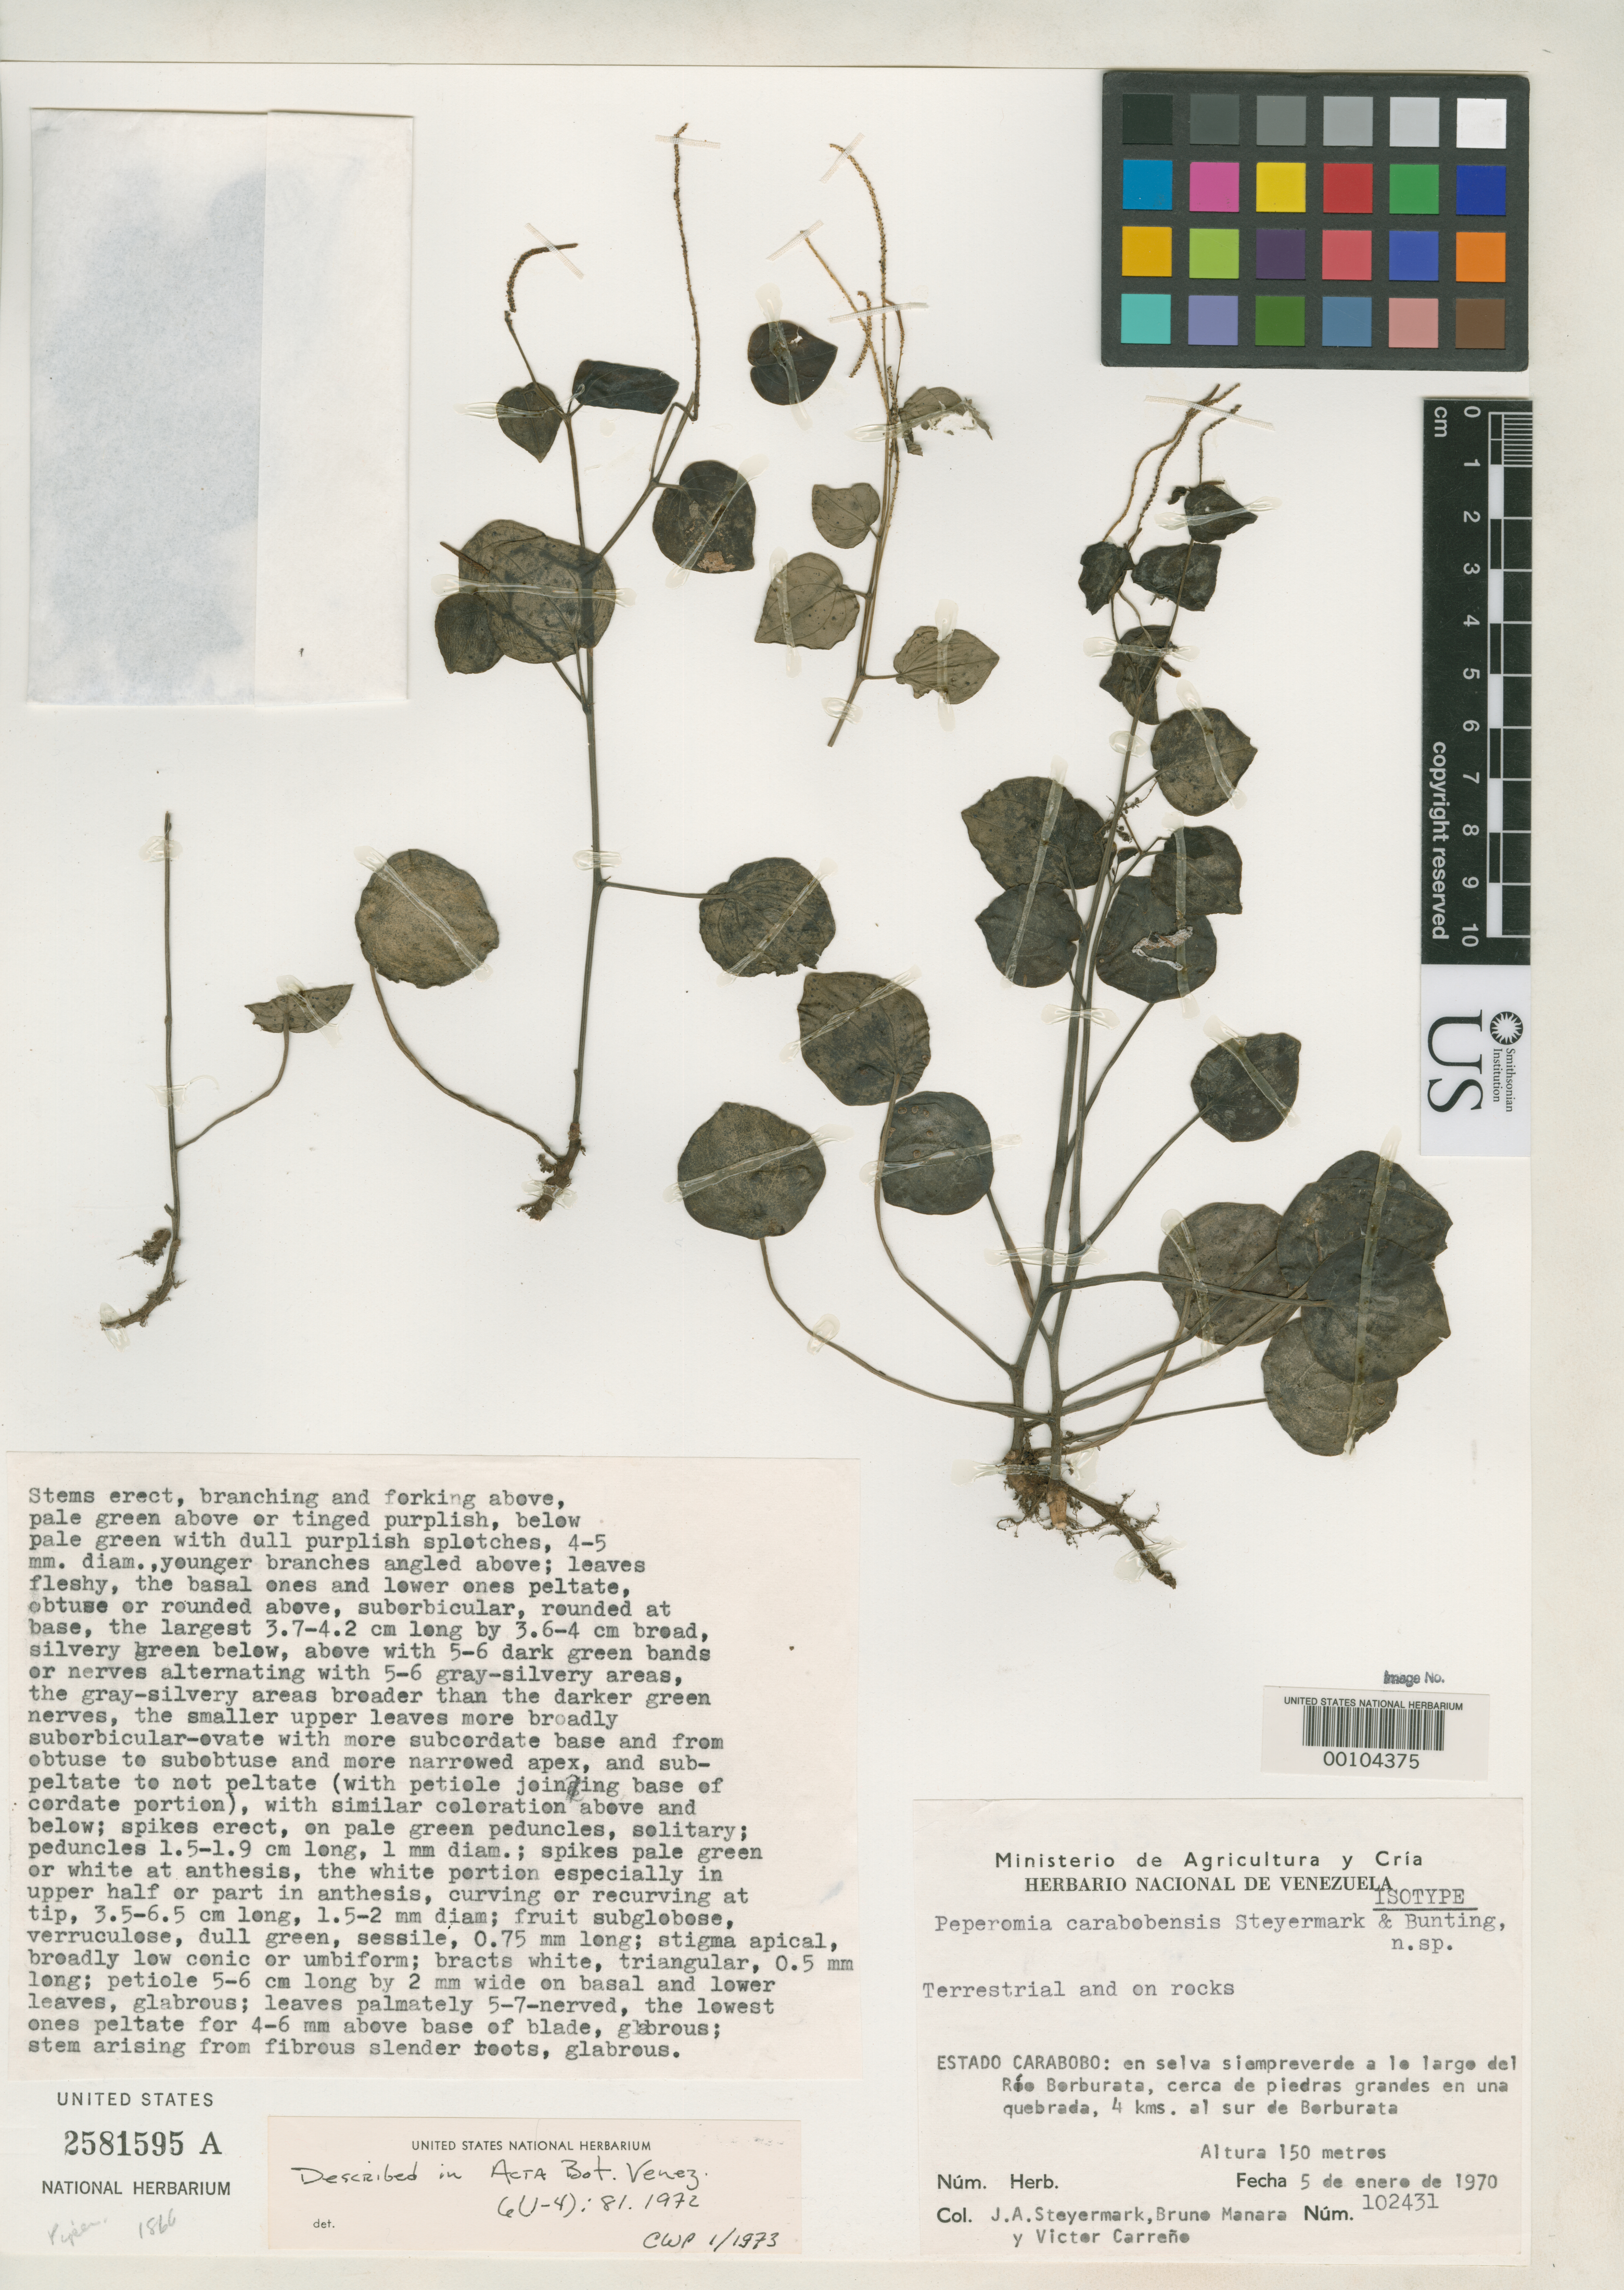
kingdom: Plantae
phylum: Tracheophyta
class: Magnoliopsida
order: Piperales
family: Piperaceae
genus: Peperomia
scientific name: Peperomia caraboboensis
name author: Steyerm. & G.S. Bunting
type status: Isotype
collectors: J. Steyermark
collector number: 102431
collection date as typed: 05 Jan 1970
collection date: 1970-01-05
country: Venezuela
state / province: Carabobo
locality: Rio Borburata, 4 km. S of Borburata.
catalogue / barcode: US 2581595A